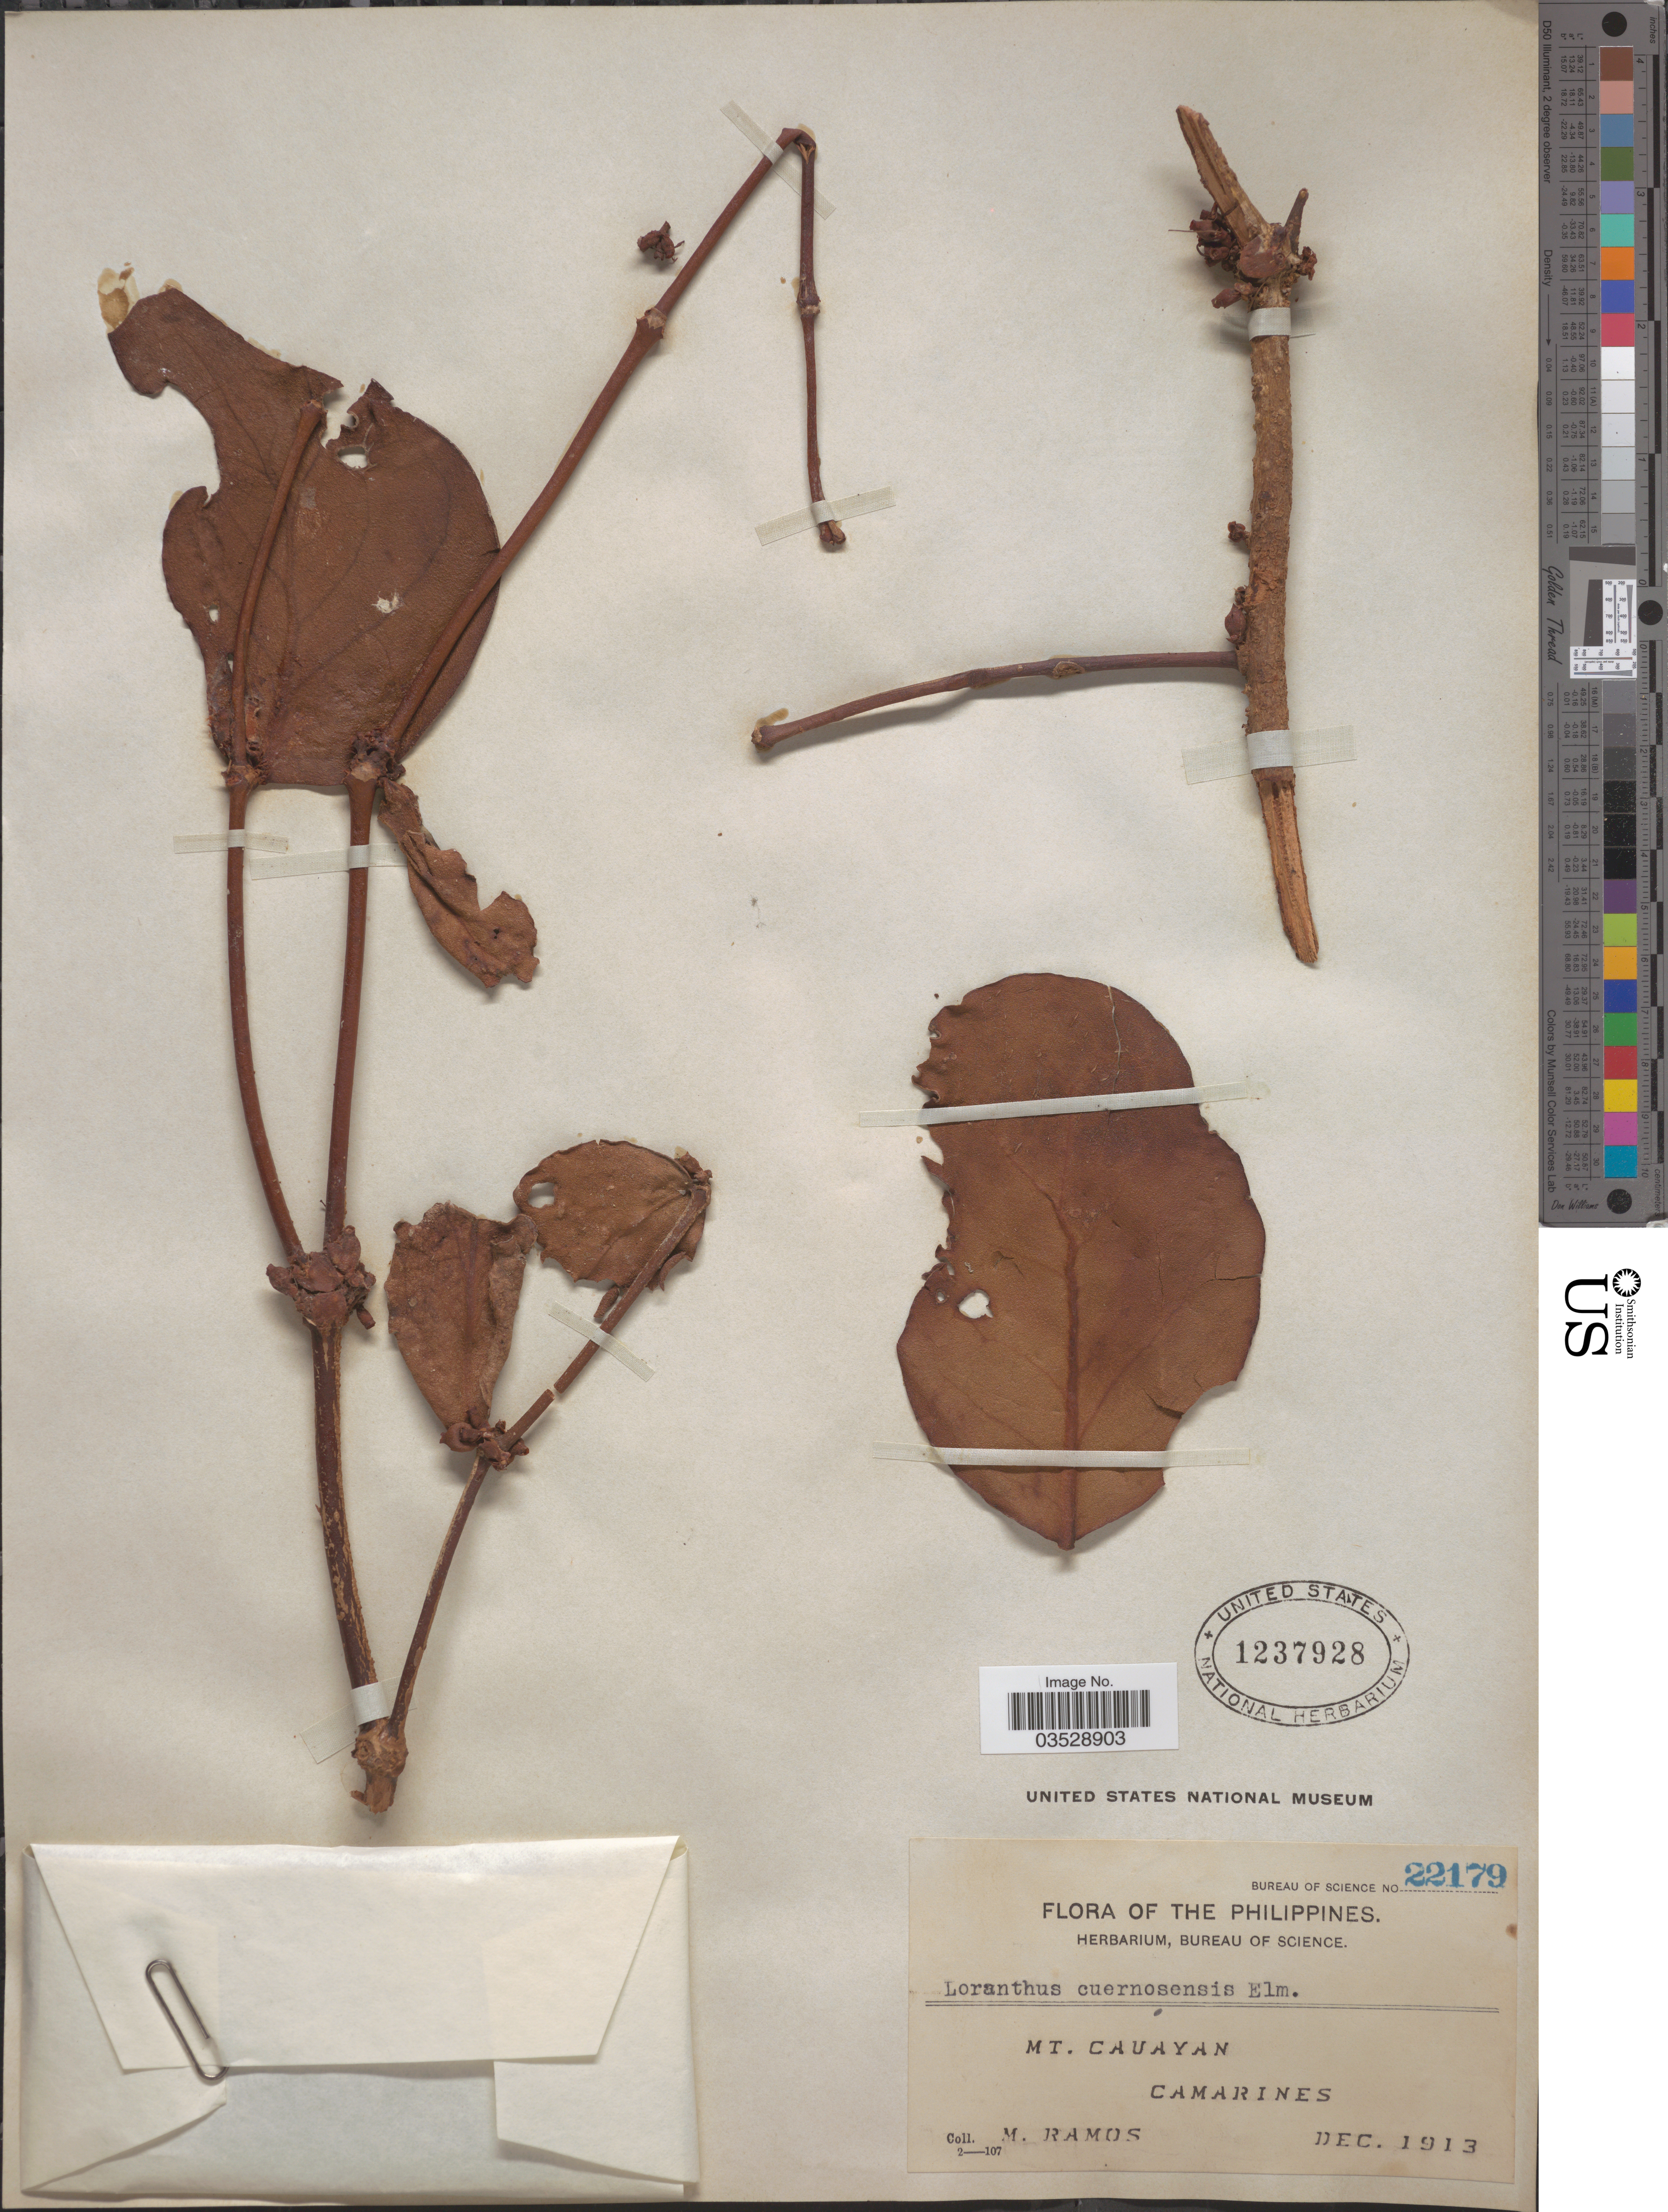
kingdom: Plantae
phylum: Tracheophyta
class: Magnoliopsida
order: Santalales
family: Loranthaceae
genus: Amyema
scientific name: Amyema cuernosensis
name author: (Elmer) Barlow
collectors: M. Ramos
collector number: Bureau of Science 22179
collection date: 1913-12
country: Philippines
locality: Mt. Cauayan, Camarines.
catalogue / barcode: US 1237928